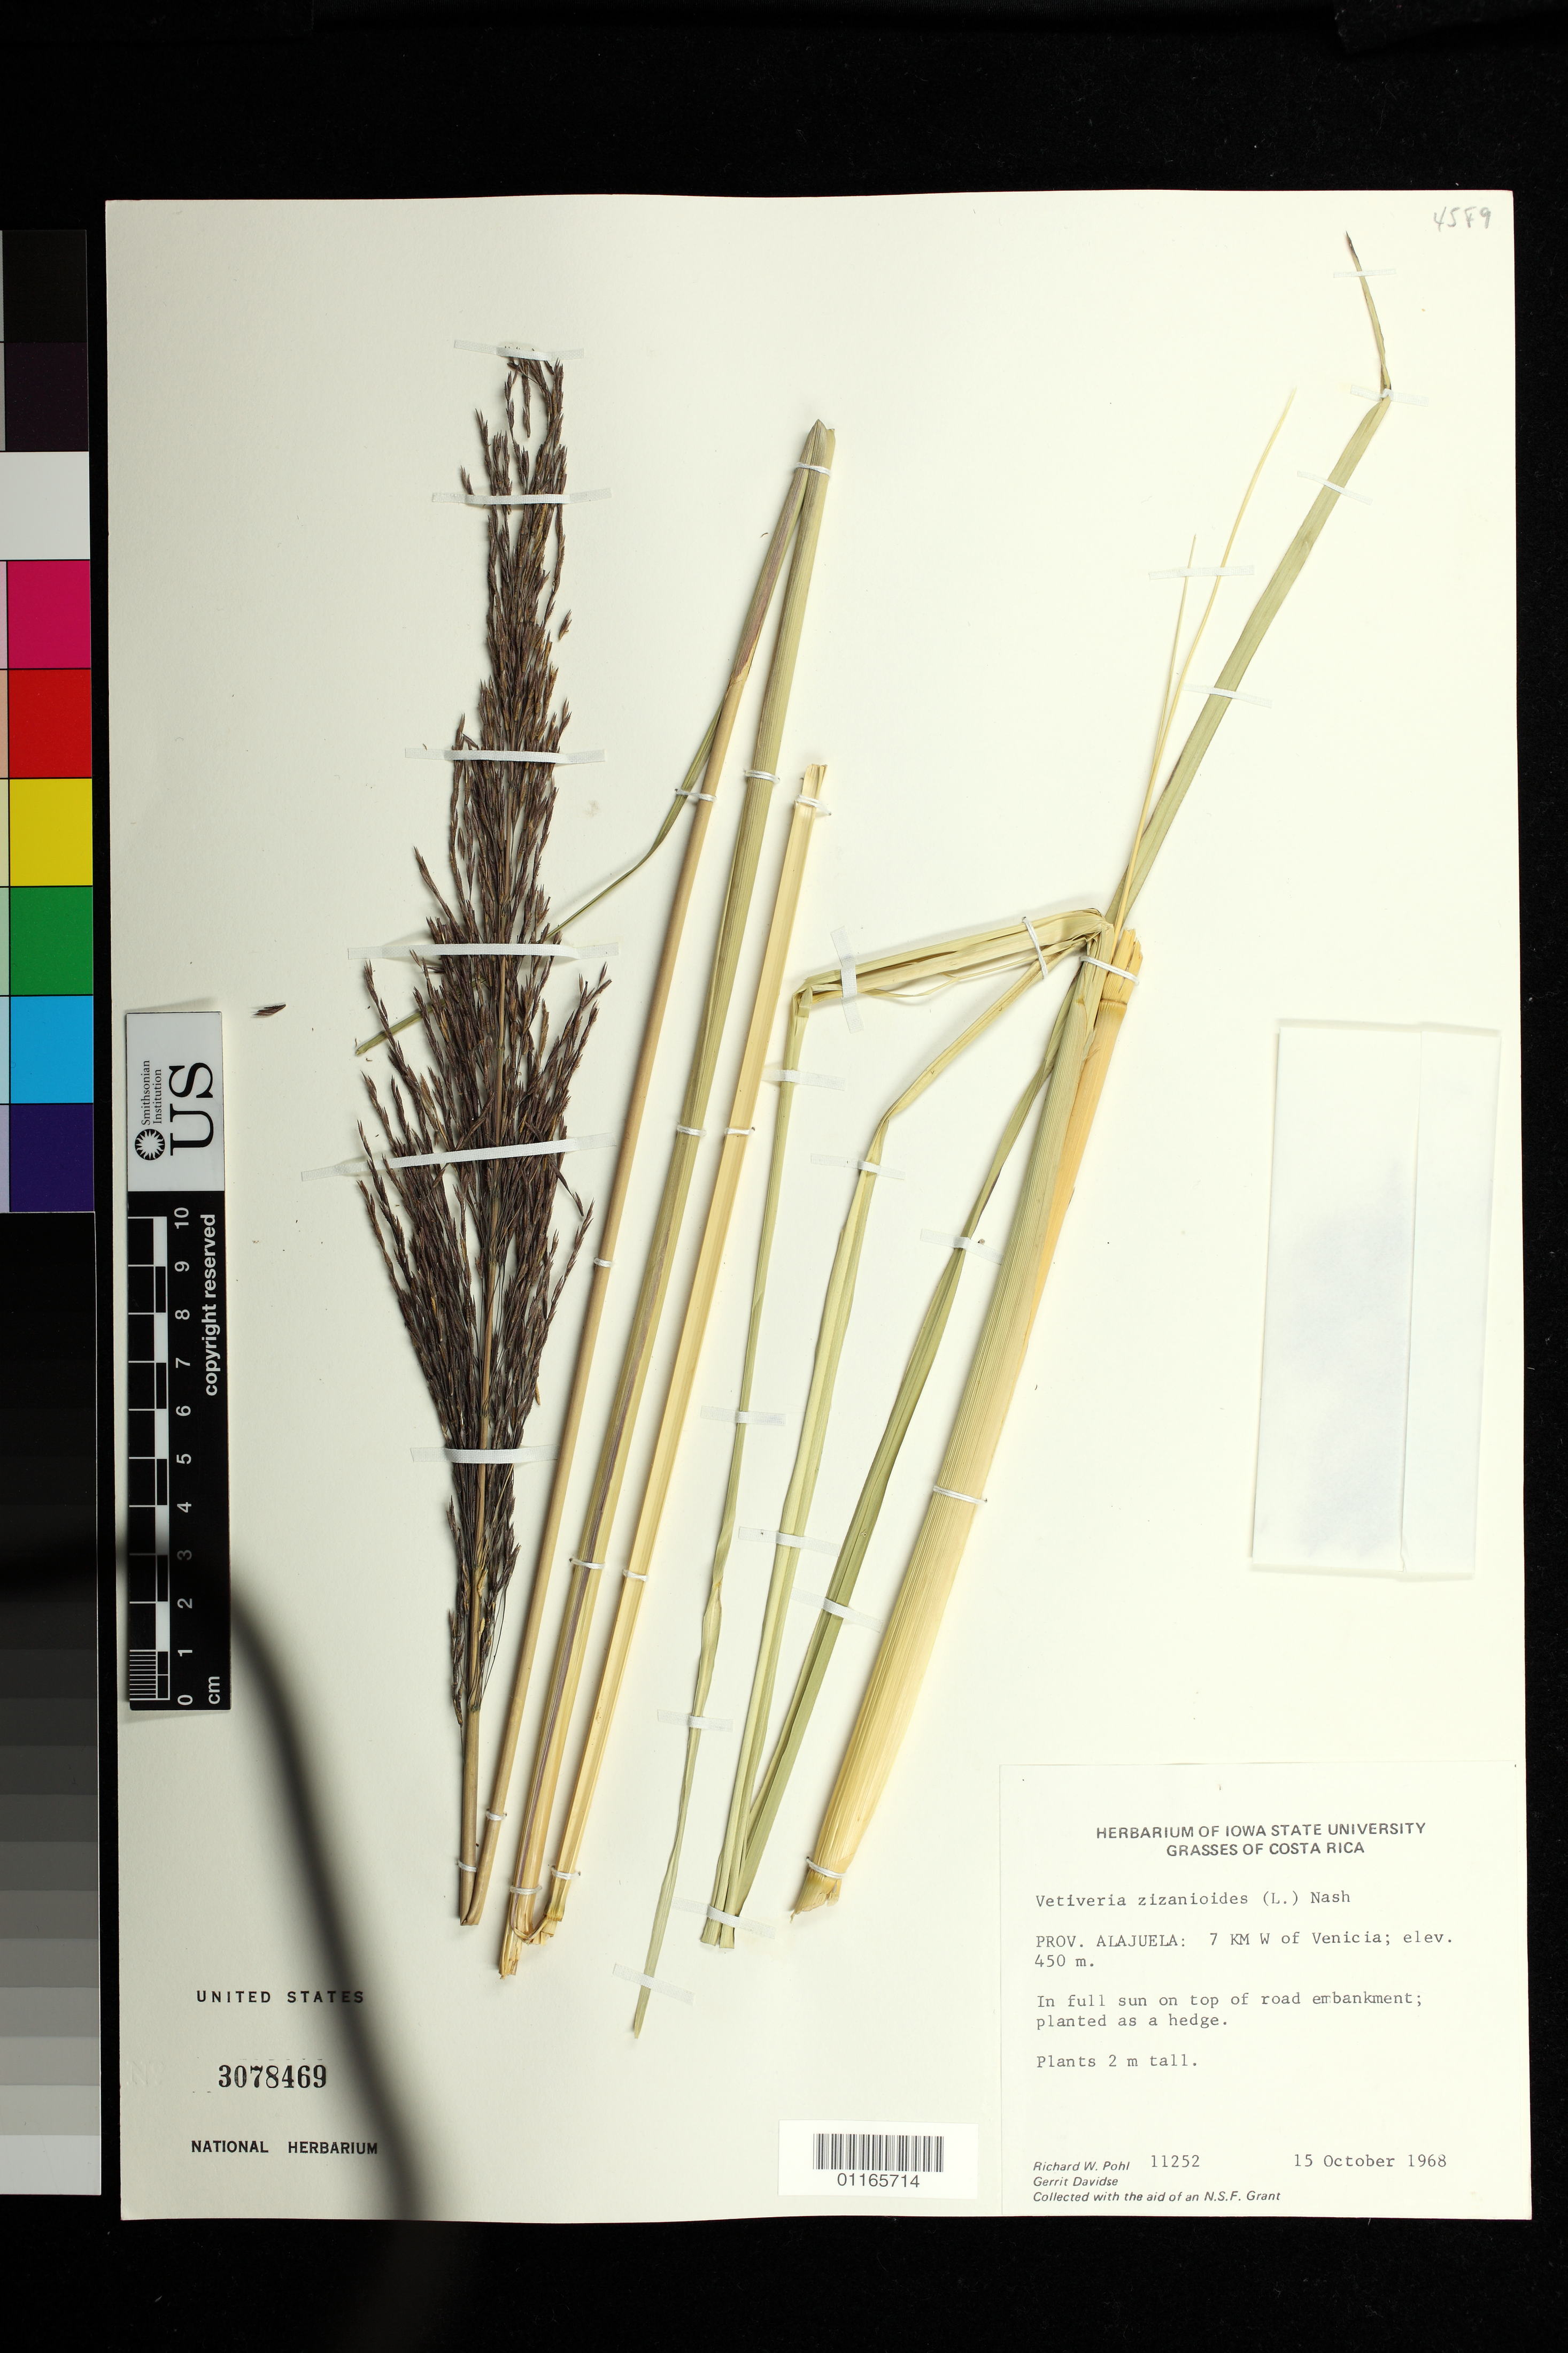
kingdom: Plantae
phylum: Tracheophyta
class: Liliopsida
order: Poales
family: Poaceae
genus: Vetiveria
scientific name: Vetiveria zizanioides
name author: (L.) Nash ex Small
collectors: R. W. Pohl & G. Davidse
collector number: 11252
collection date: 1968-10-15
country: Costa Rica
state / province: Alajuela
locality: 7 KM W of Venicia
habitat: In full sun on top of road embankment.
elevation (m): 450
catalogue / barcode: US 3078469